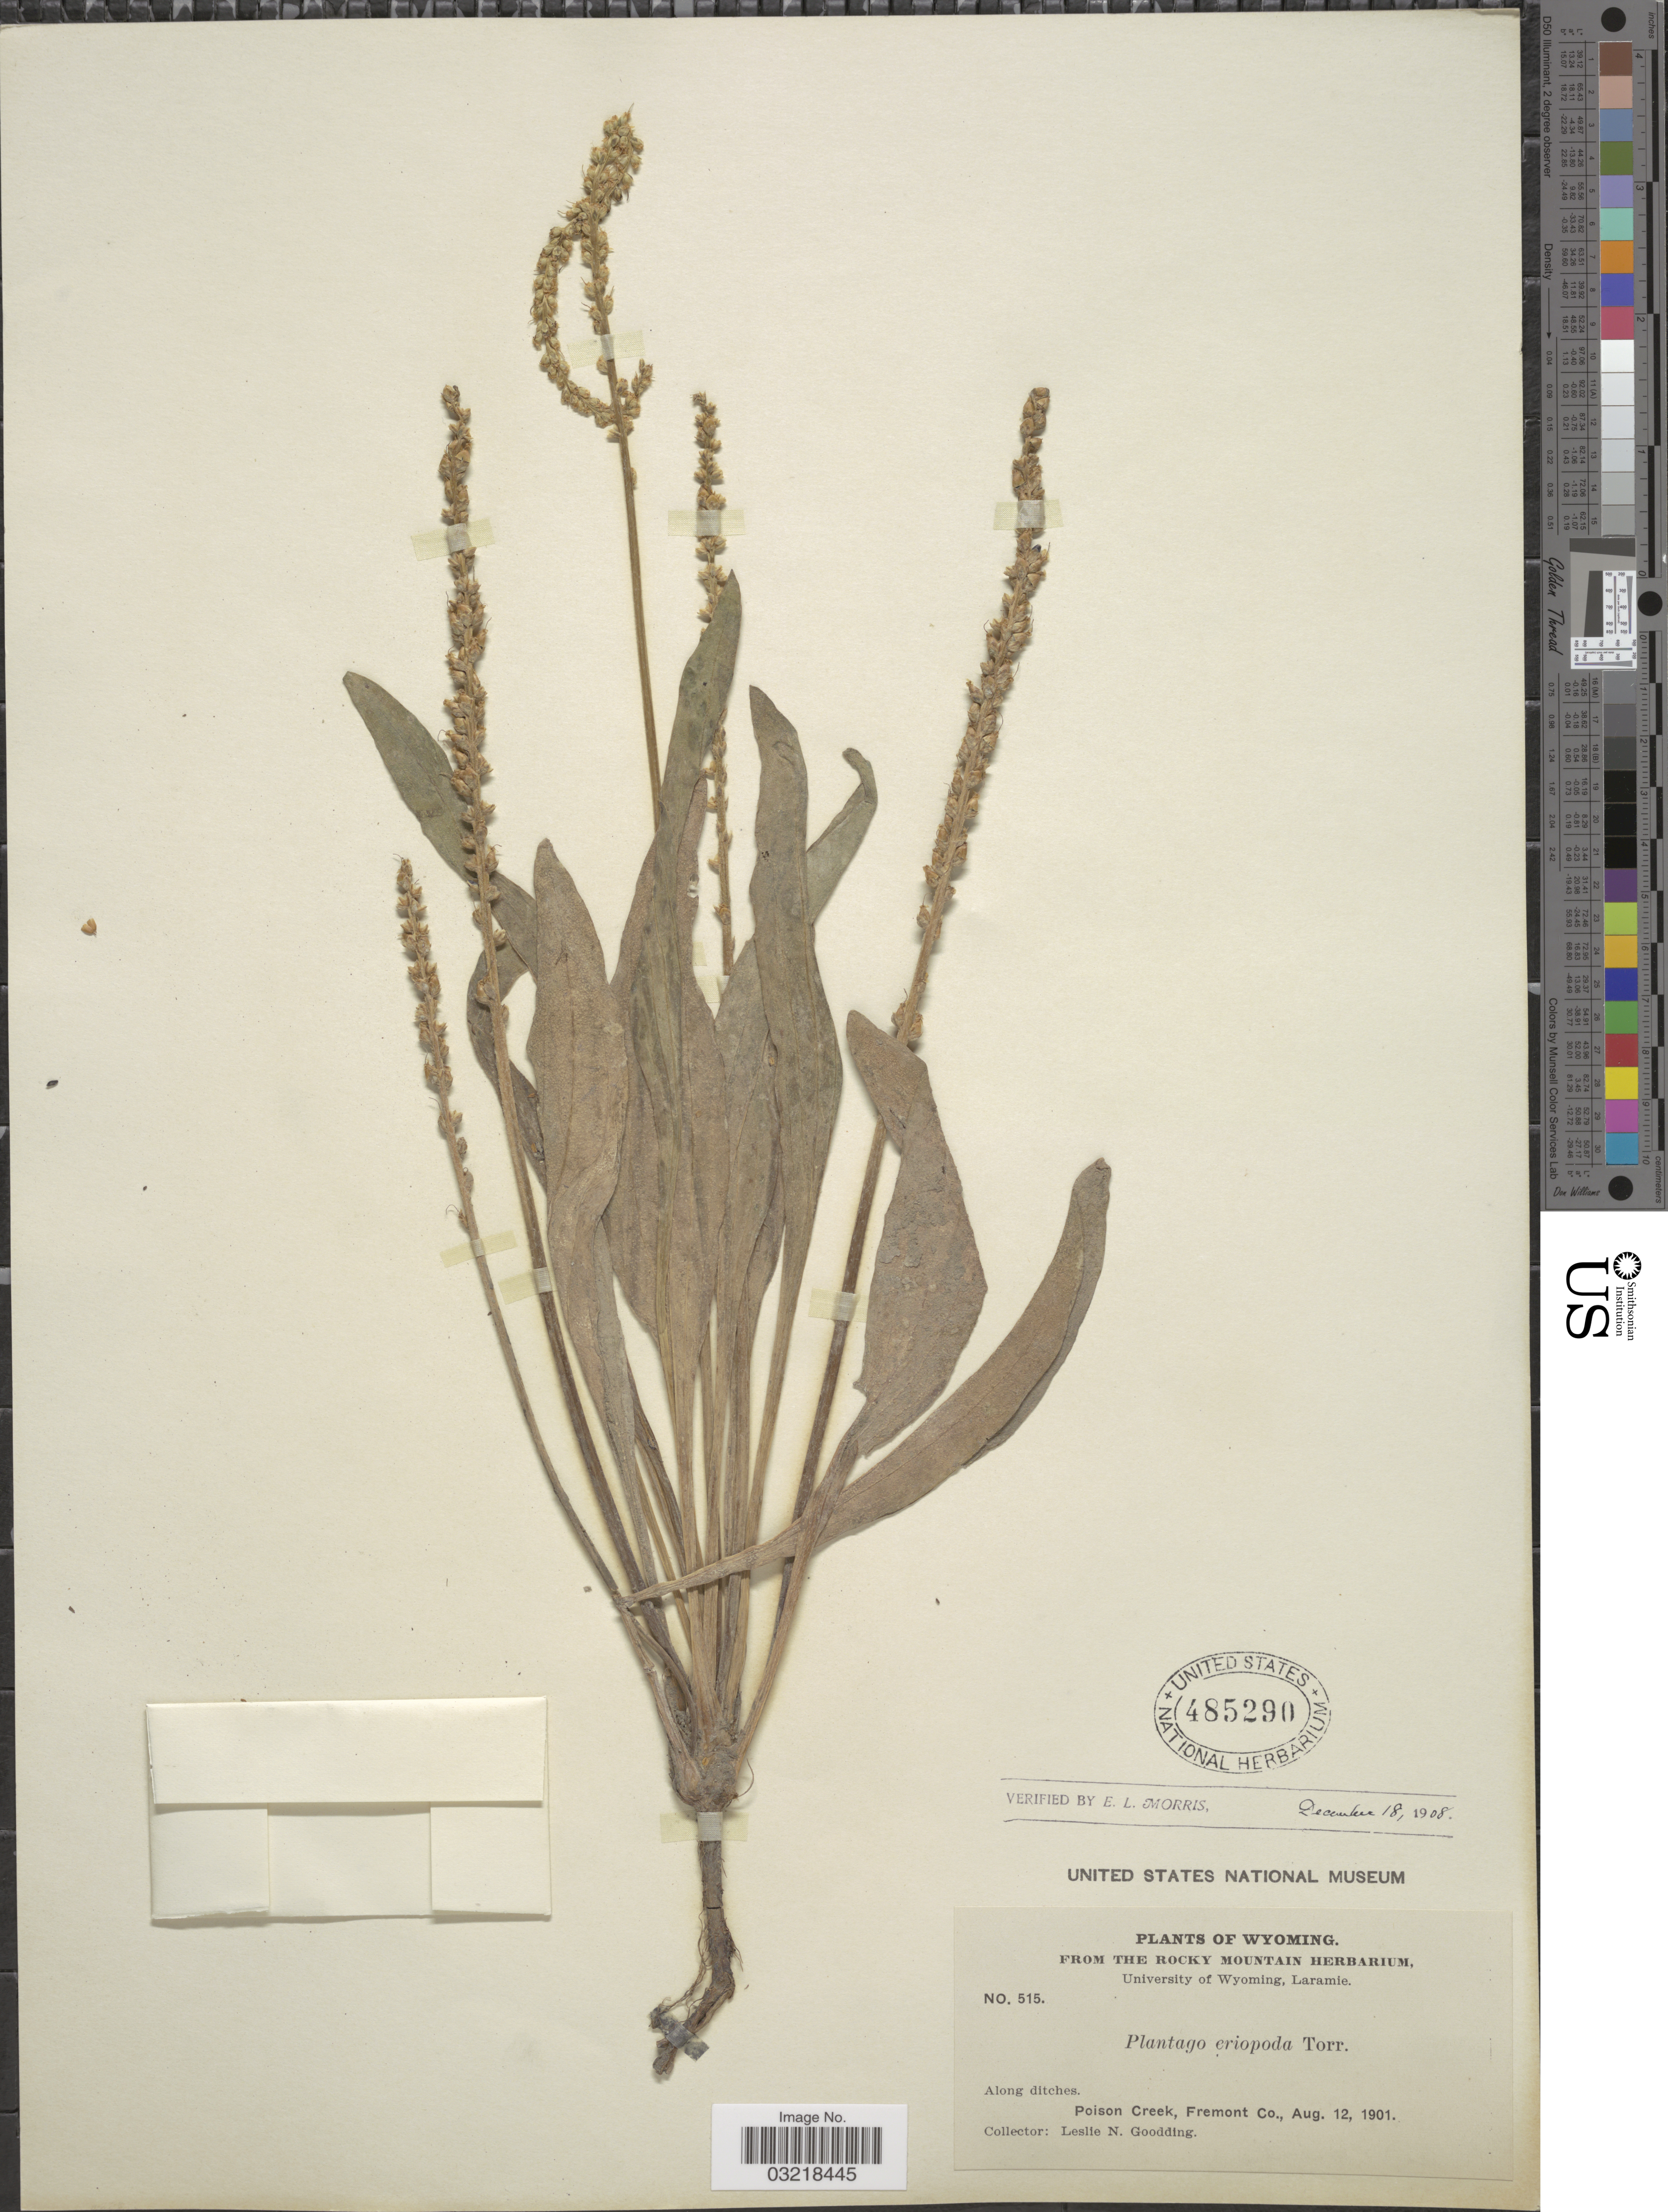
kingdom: Plantae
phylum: Tracheophyta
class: Magnoliopsida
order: Lamiales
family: Plantaginaceae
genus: Plantago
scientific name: Plantago eriopoda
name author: Torr.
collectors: L. N. Goodding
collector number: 515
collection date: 1901-08-12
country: United States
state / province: Wyoming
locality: Along ditches. Poison Creek, Fremont Co.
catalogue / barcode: US 485290